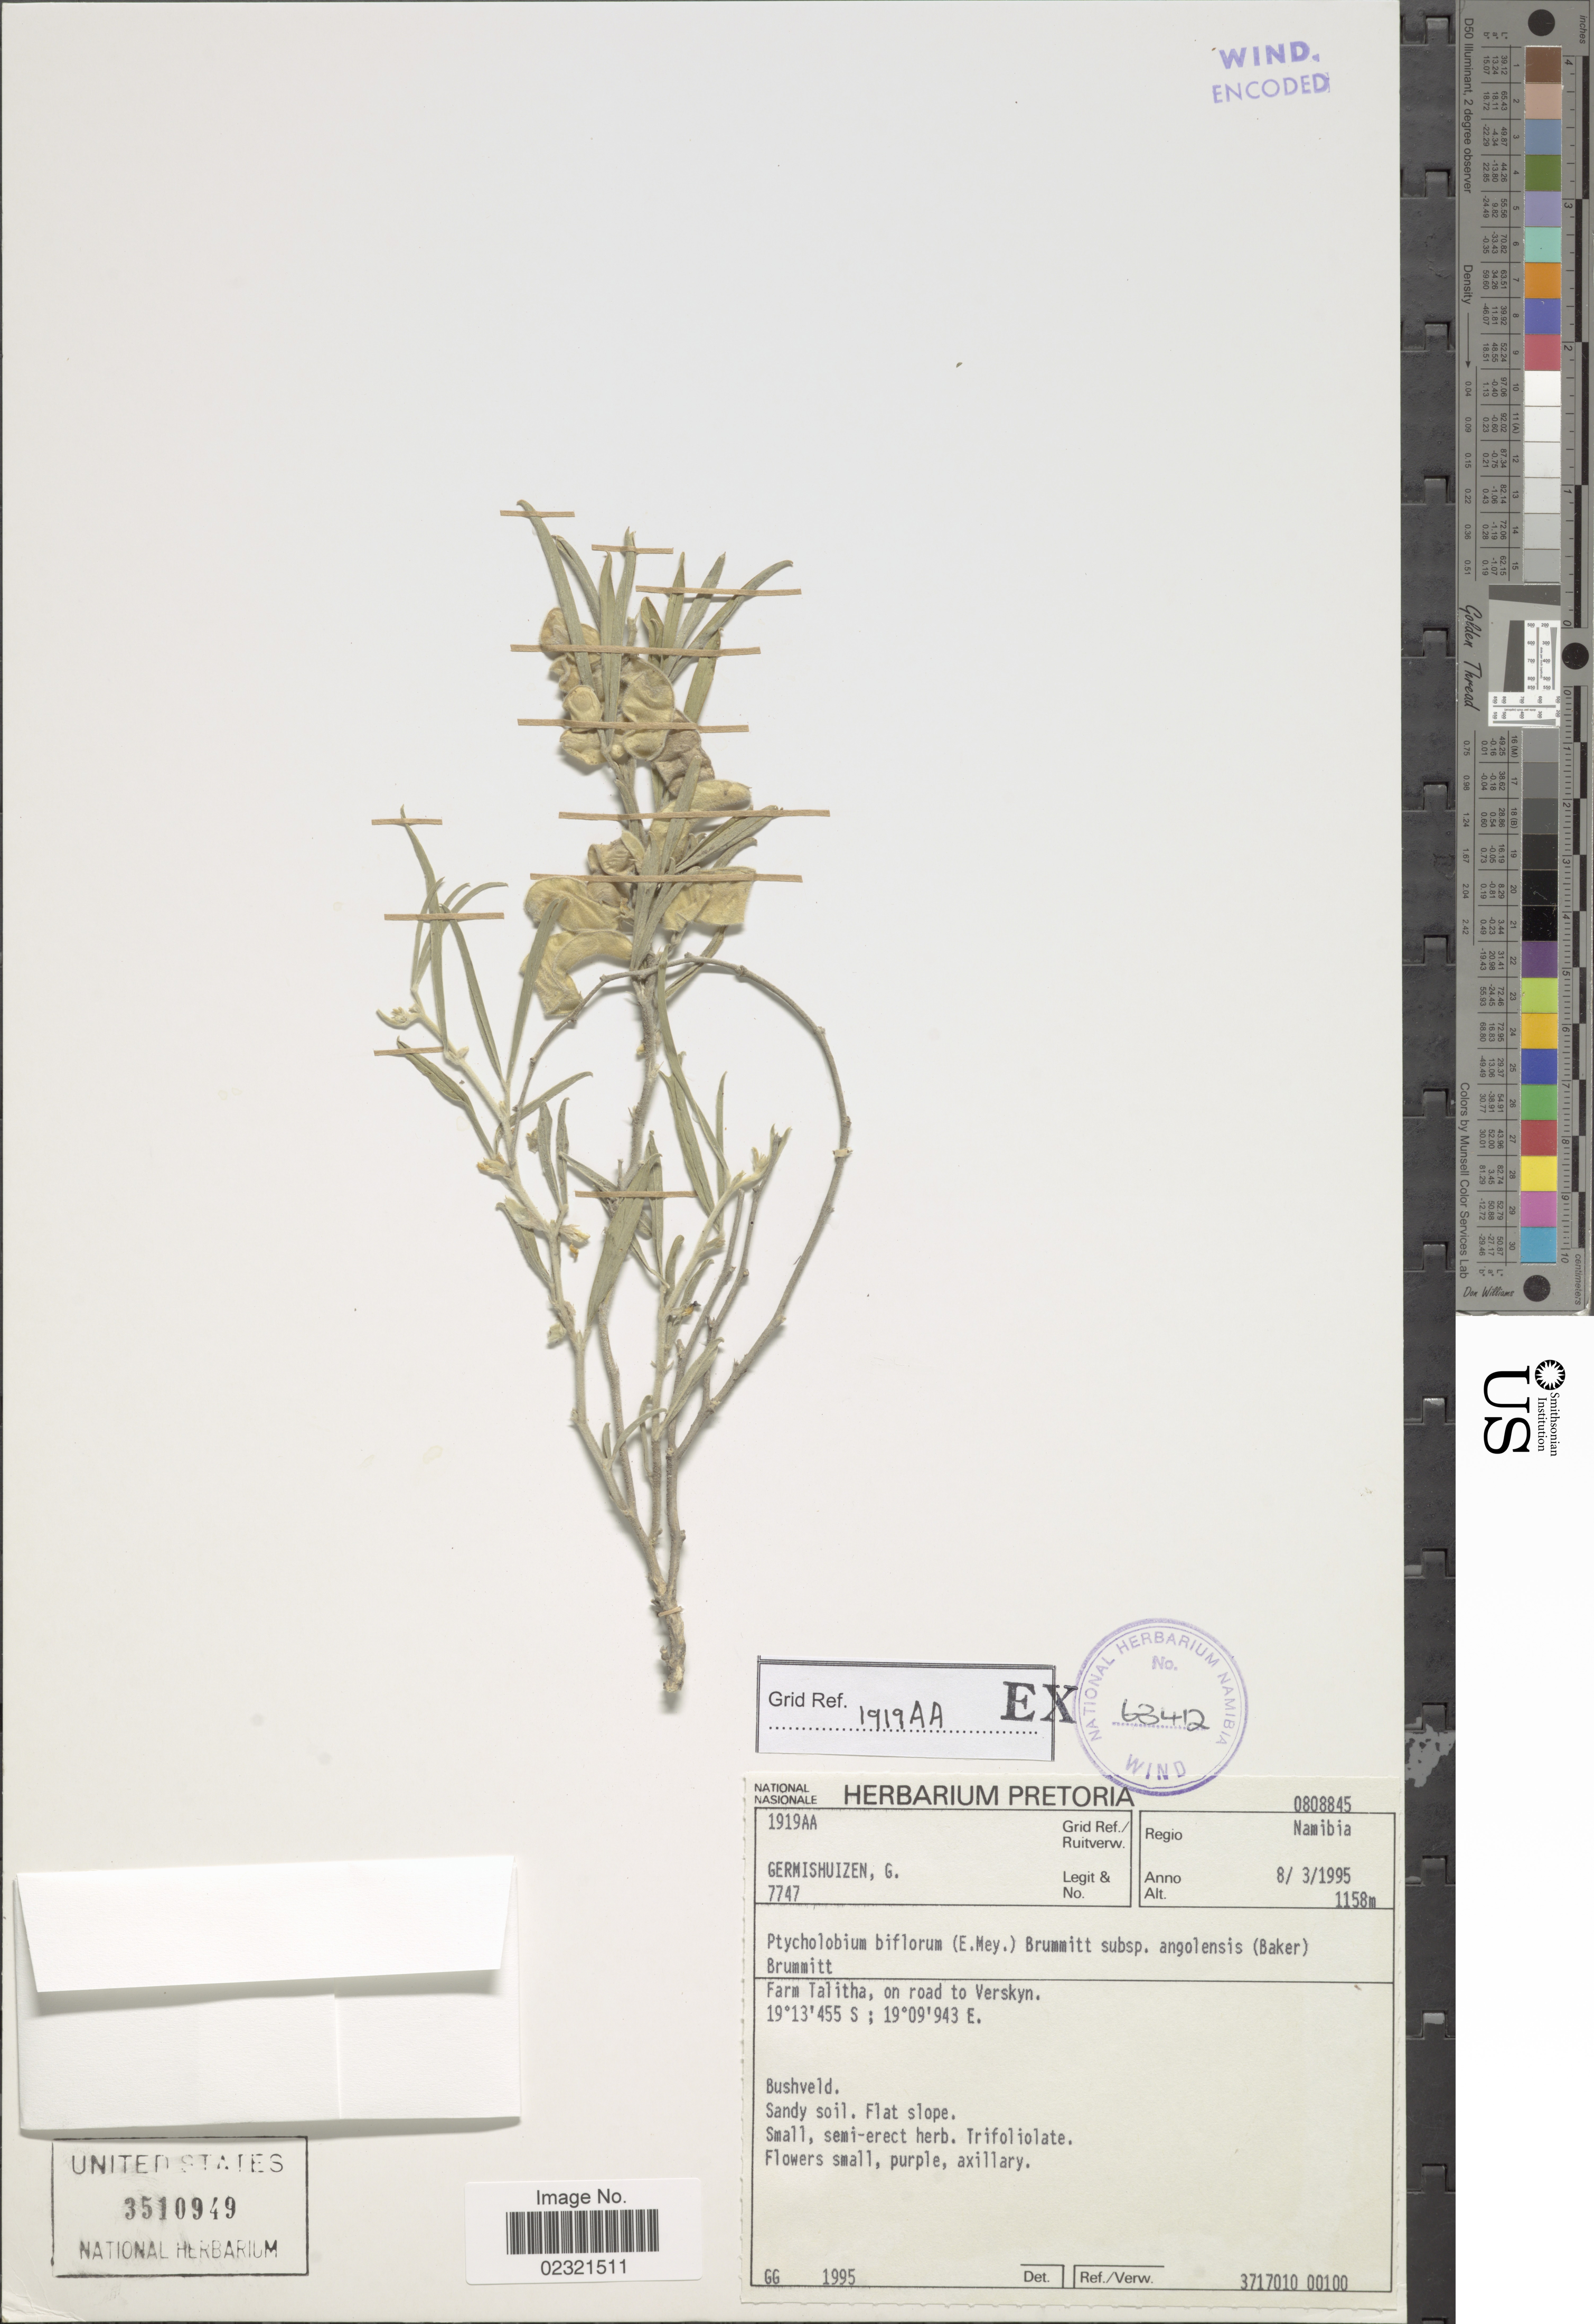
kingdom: Plantae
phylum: Tracheophyta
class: Magnoliopsida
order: Fabales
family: Fabaceae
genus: Ptycholobium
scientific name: Ptycholobium biflorum subsp. angolense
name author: (Baker) Brummitt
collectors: G. Germishuizen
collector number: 7747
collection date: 1995-03-08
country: Namibia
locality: Farm Talitha, on road to Verskyn.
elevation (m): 1158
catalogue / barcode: US 3510949